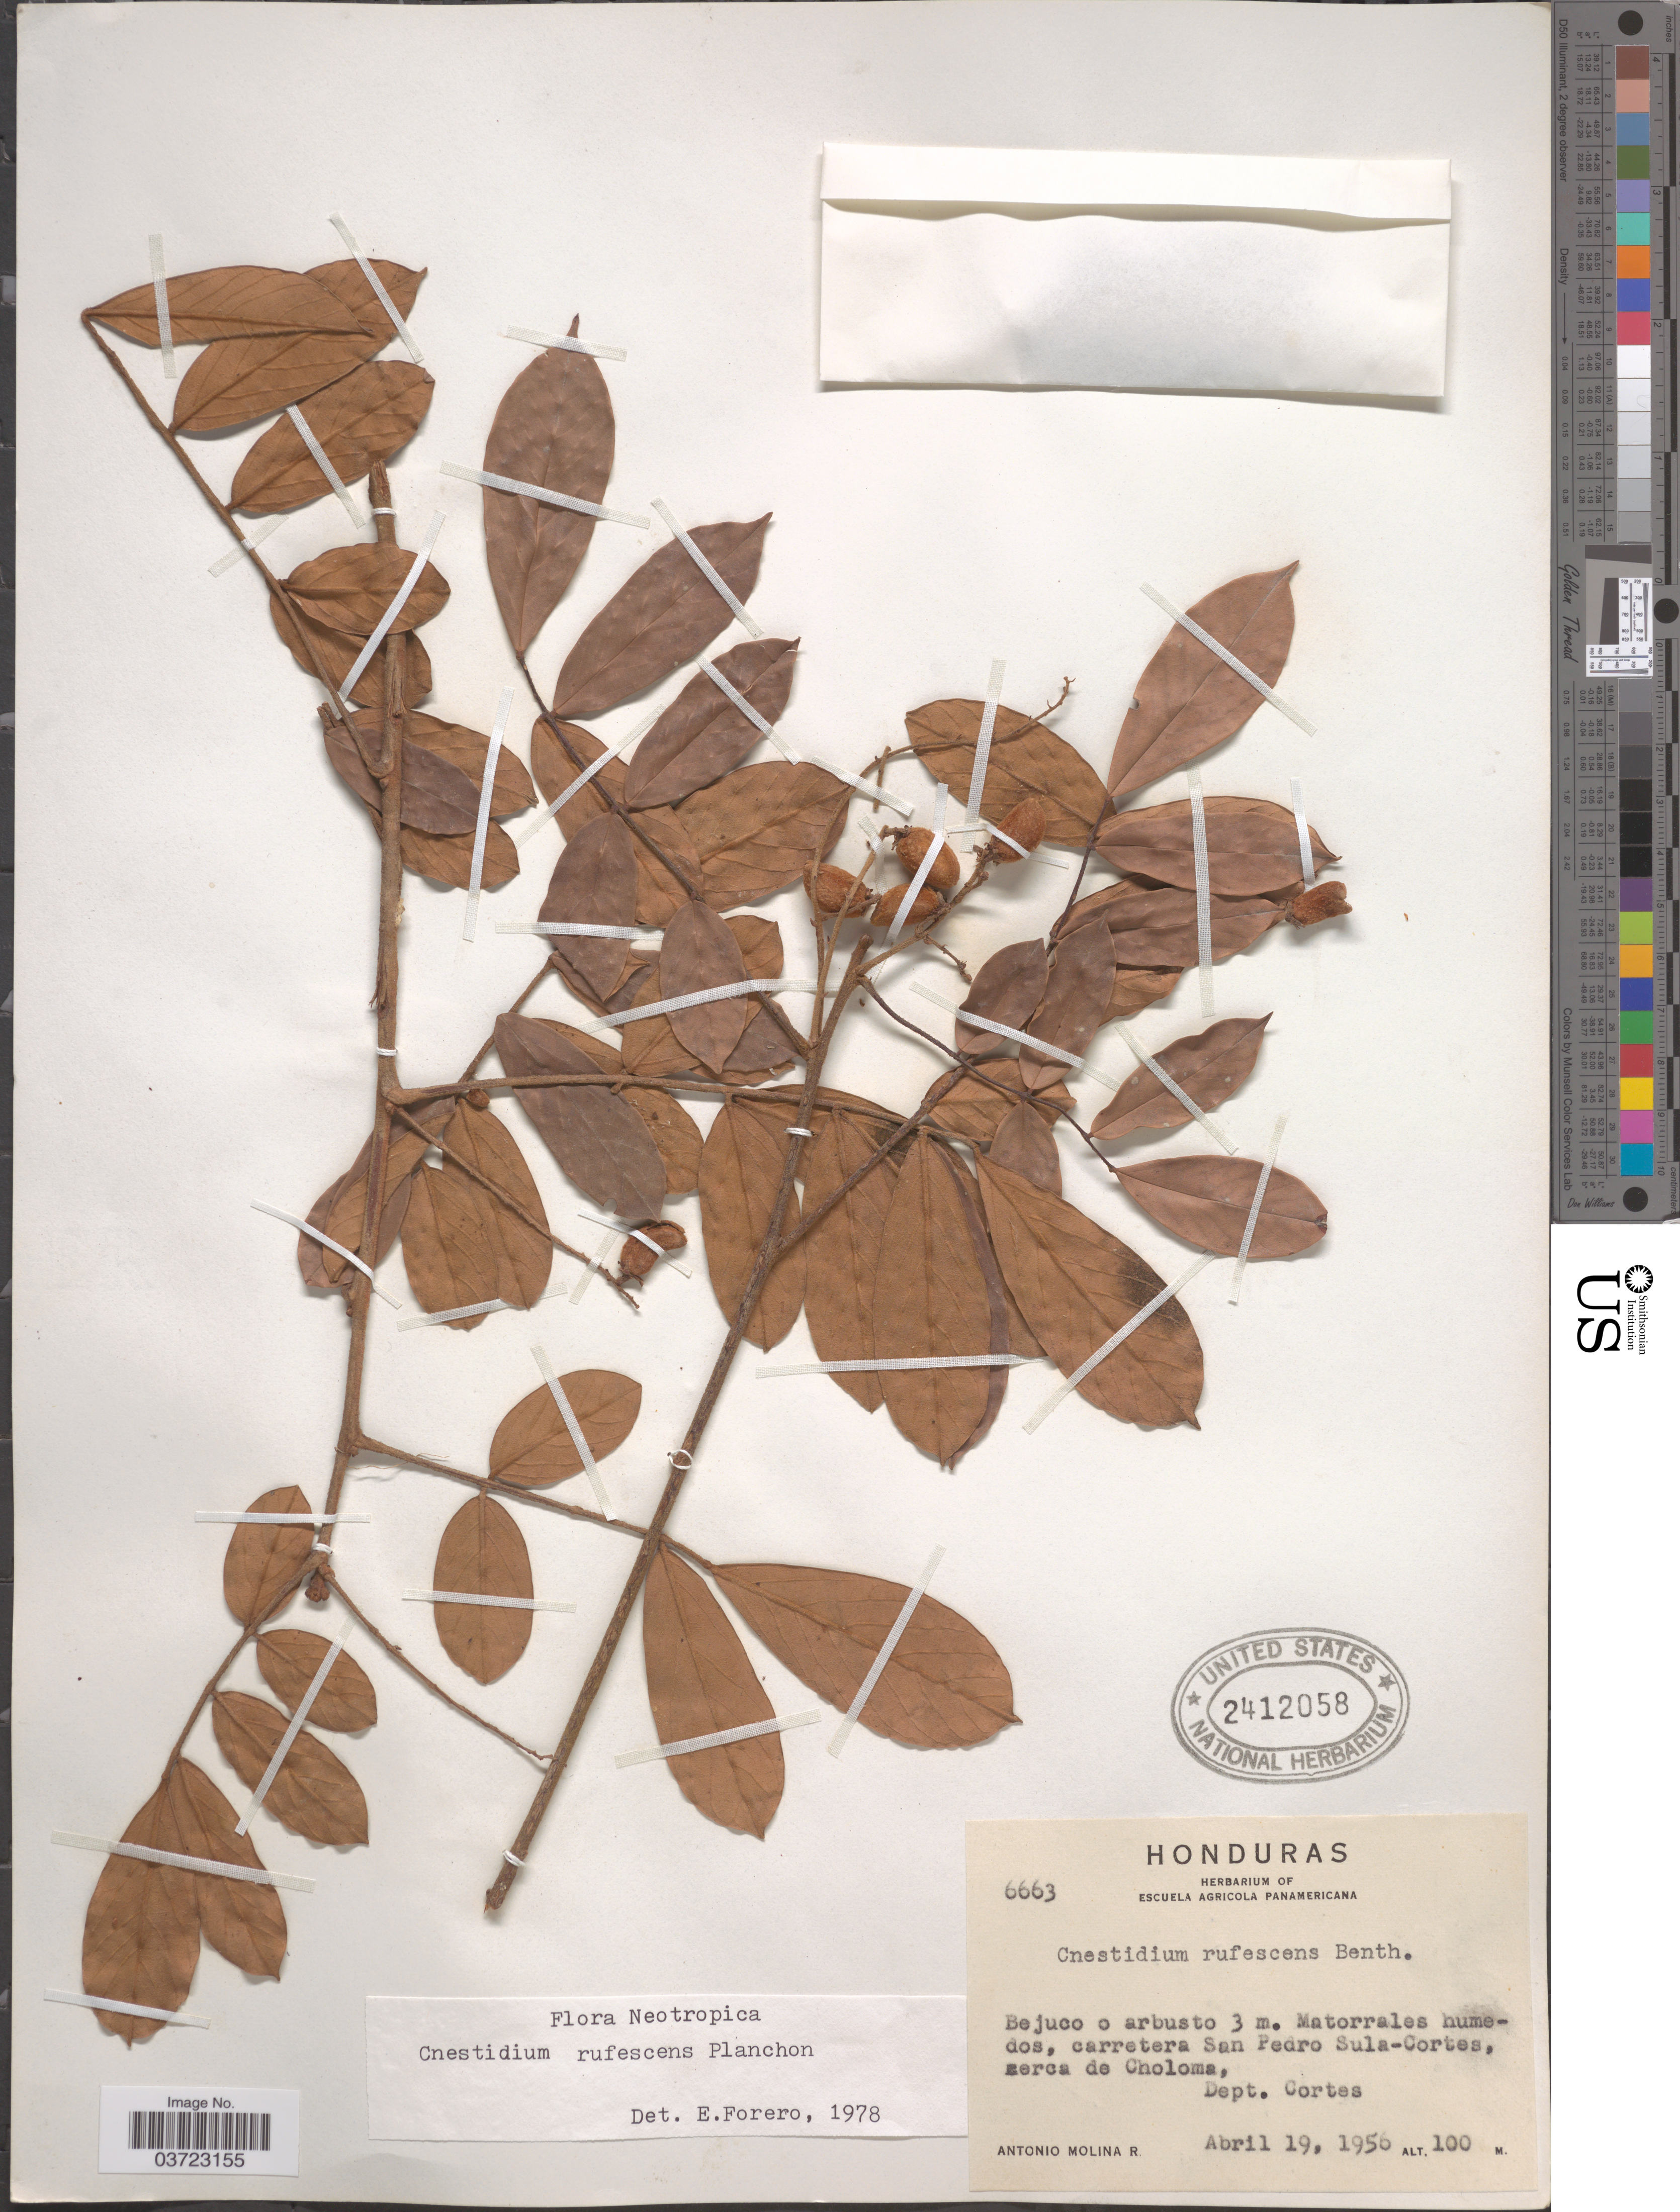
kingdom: Plantae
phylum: Tracheophyta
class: Magnoliopsida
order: Oxalidales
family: Connaraceae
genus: Cnestidium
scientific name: Cnestidium rufescens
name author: Planch.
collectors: A. Molina R.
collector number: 6663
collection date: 1956-04-19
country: Honduras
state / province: Cortes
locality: Carretera San Pedro Sula - Cortes, cerca de Choloma, Dept. Cortes.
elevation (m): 100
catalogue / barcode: US 2412058